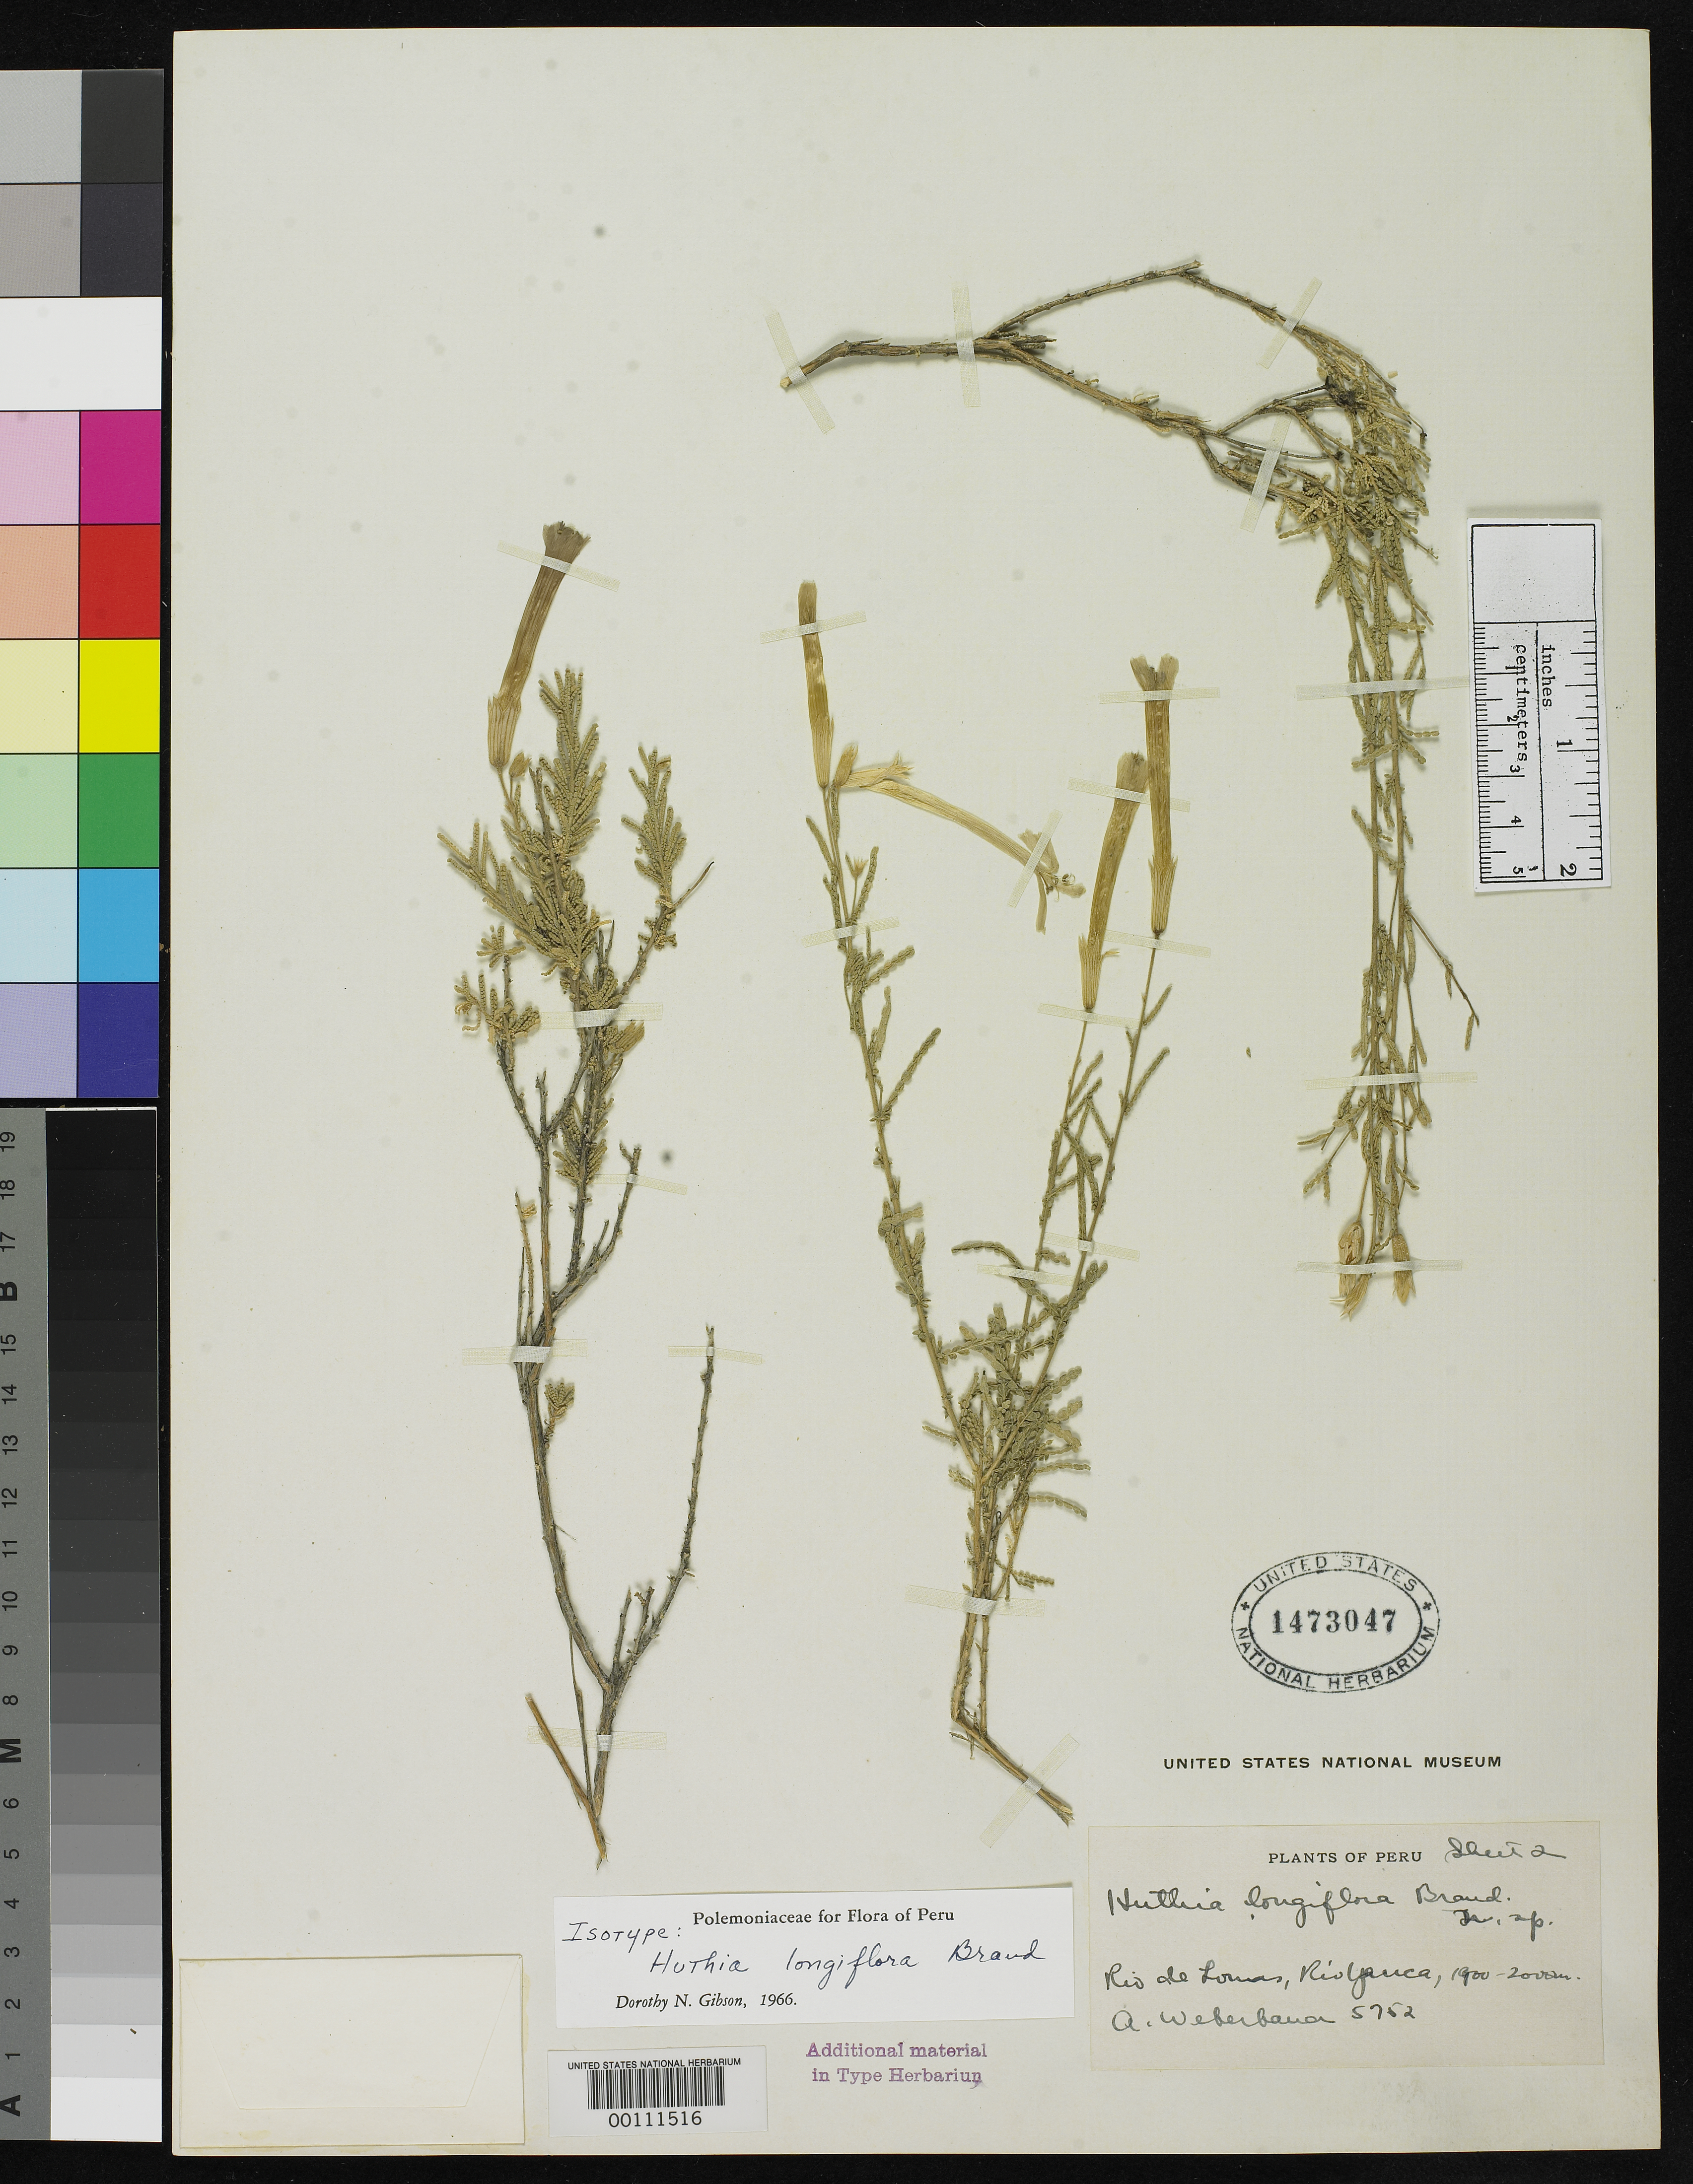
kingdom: Plantae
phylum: Tracheophyta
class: Magnoliopsida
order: Ericales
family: Polemoniaceae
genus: Huthia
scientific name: Huthia longiflora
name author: Brand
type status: Isotype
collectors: A. Weberbauer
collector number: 5752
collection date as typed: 1909 to -- --- 1914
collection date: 1909/1914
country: Peru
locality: Río de Lomas and Río Yanca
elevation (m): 1900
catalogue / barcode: US 1473047